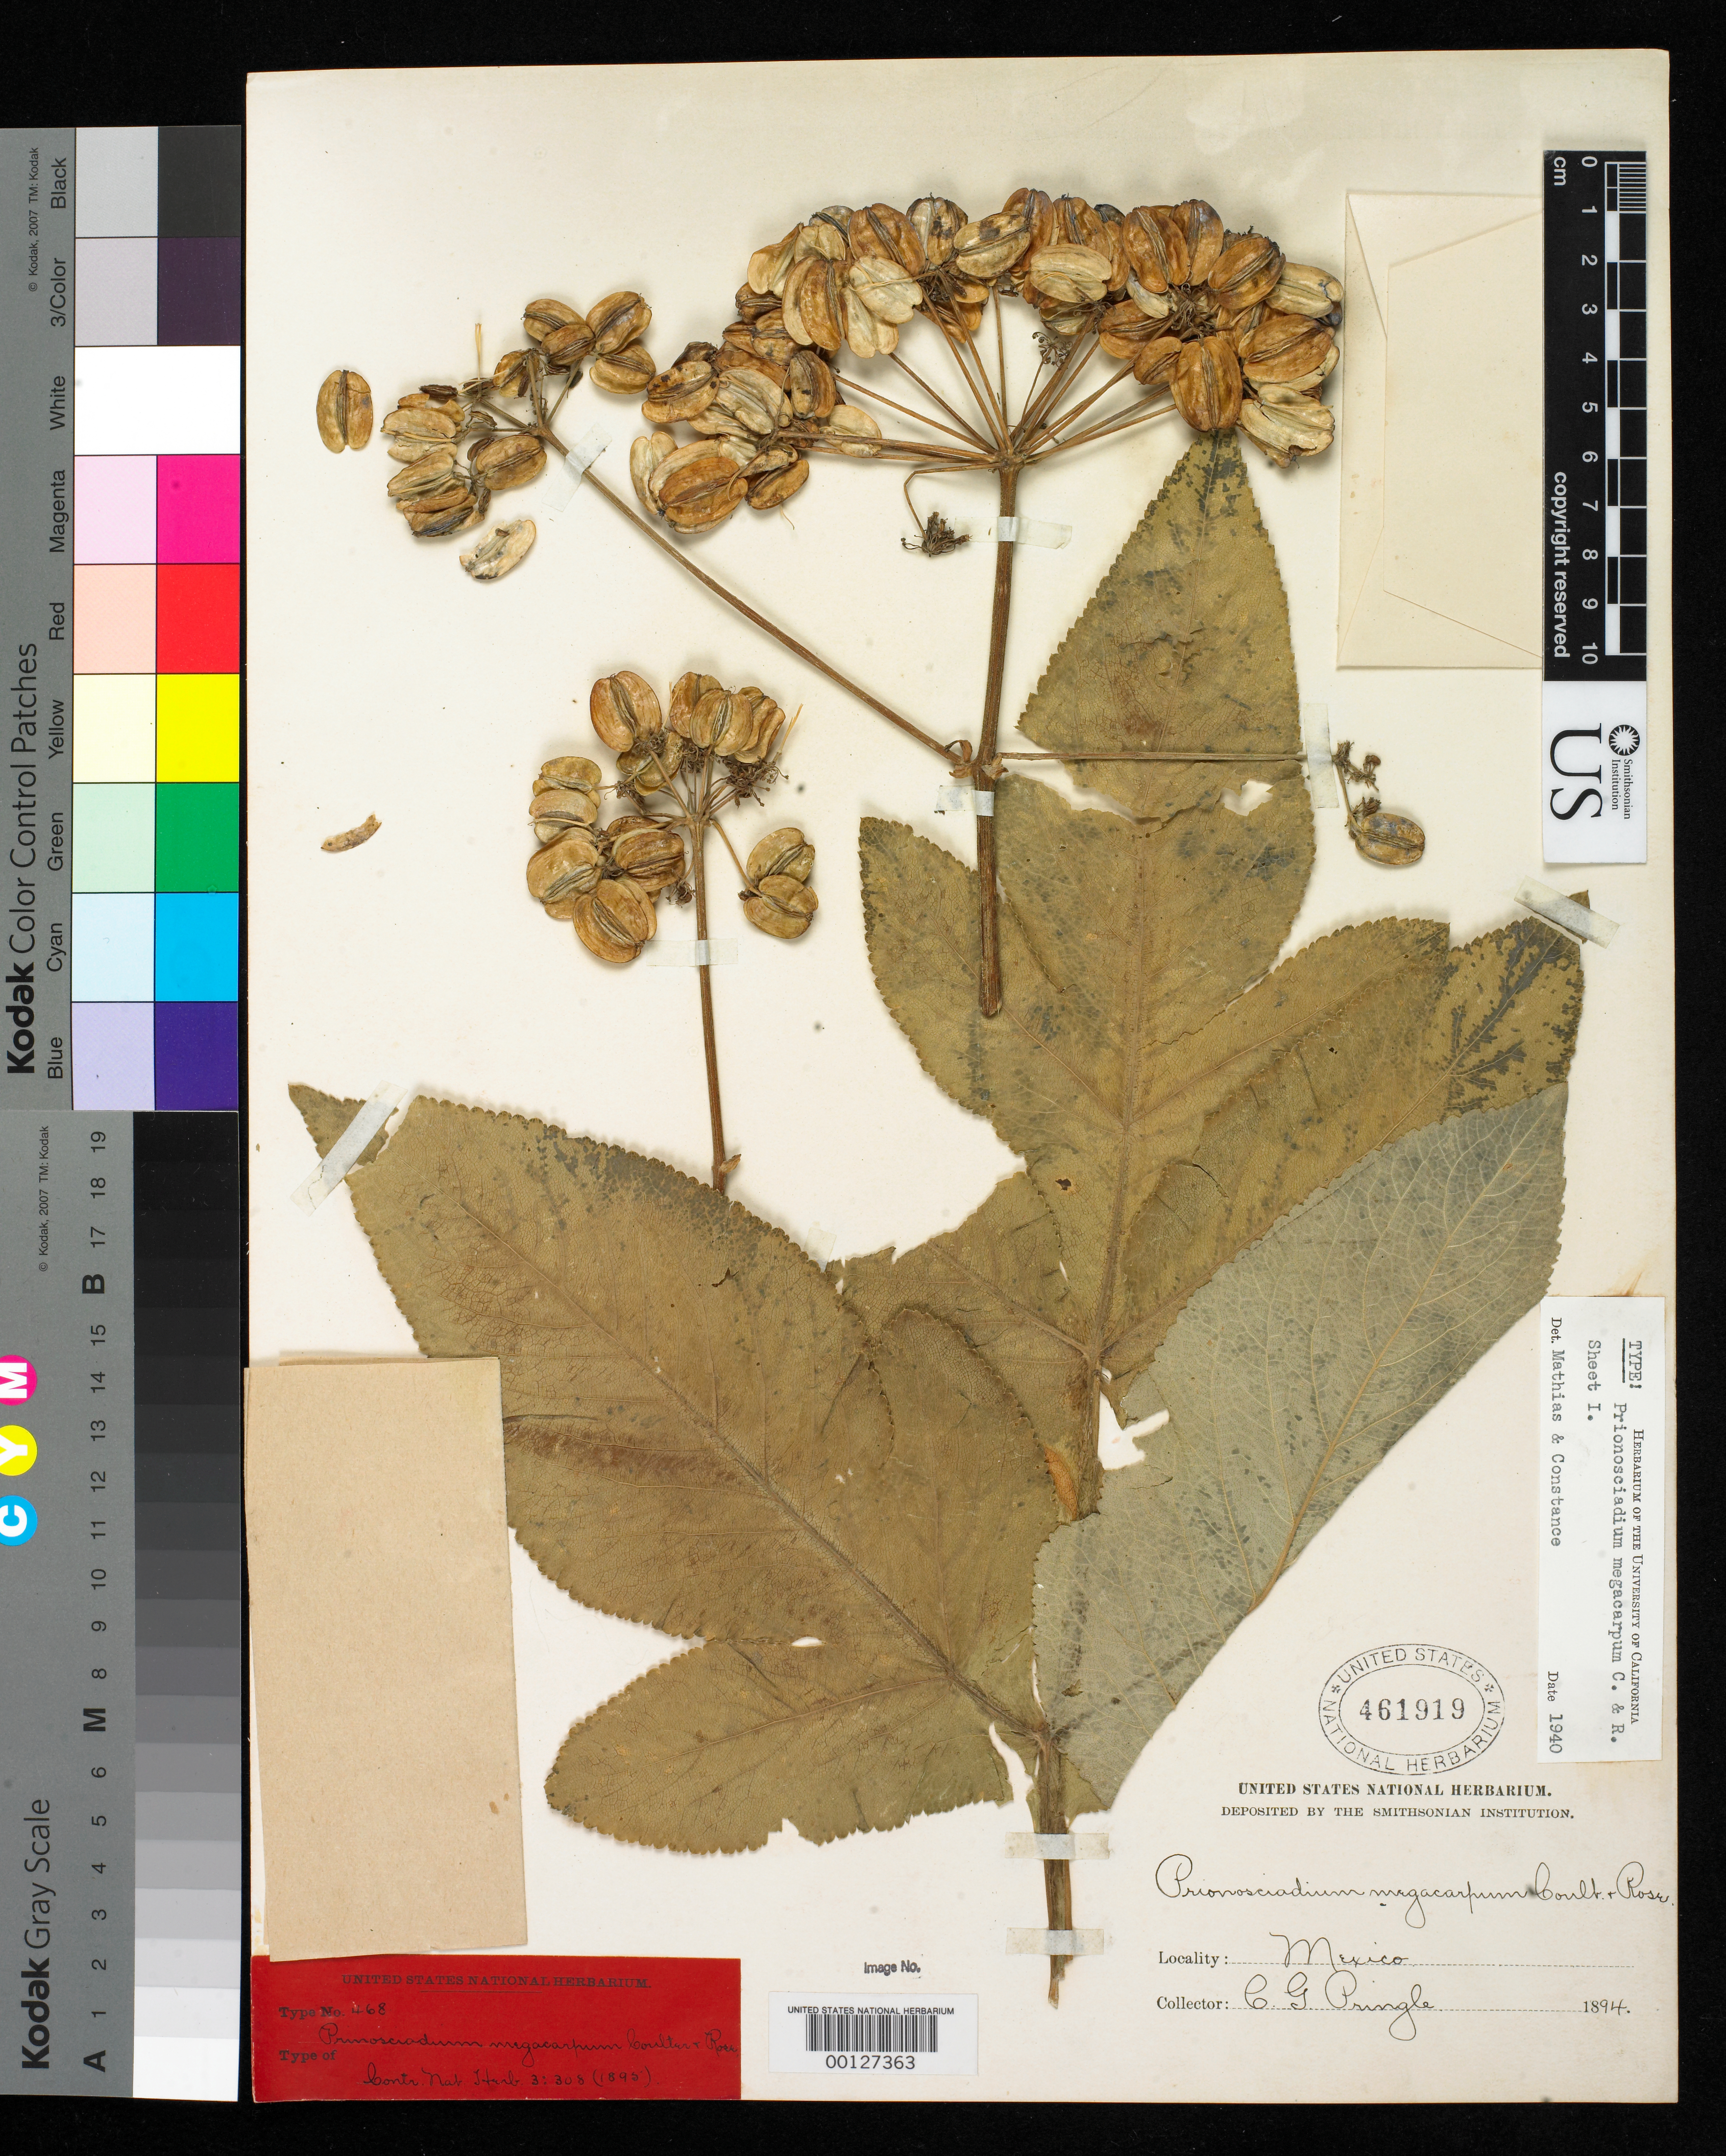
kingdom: Plantae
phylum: Tracheophyta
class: Magnoliopsida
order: Apiales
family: Apiaceae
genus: Prionosciadium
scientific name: Prionosciadium megacarpum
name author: J.M. Coult. & Rose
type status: Syntype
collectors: C. G. Pringle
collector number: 4688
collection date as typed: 01 Jun 1894 and 10 Oct 1894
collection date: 1894-06-01,1894-10-10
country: Mexico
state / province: Oaxaca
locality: Sierra de San Felipe.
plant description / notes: Annotated by Mathias & Constance (1940) as "TYPE!" ("Sheet I") but Pringle 4688 = two collections made on different dates, 1 June (flowers) & 10 Oct. (fruit & foliage).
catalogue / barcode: US 461919